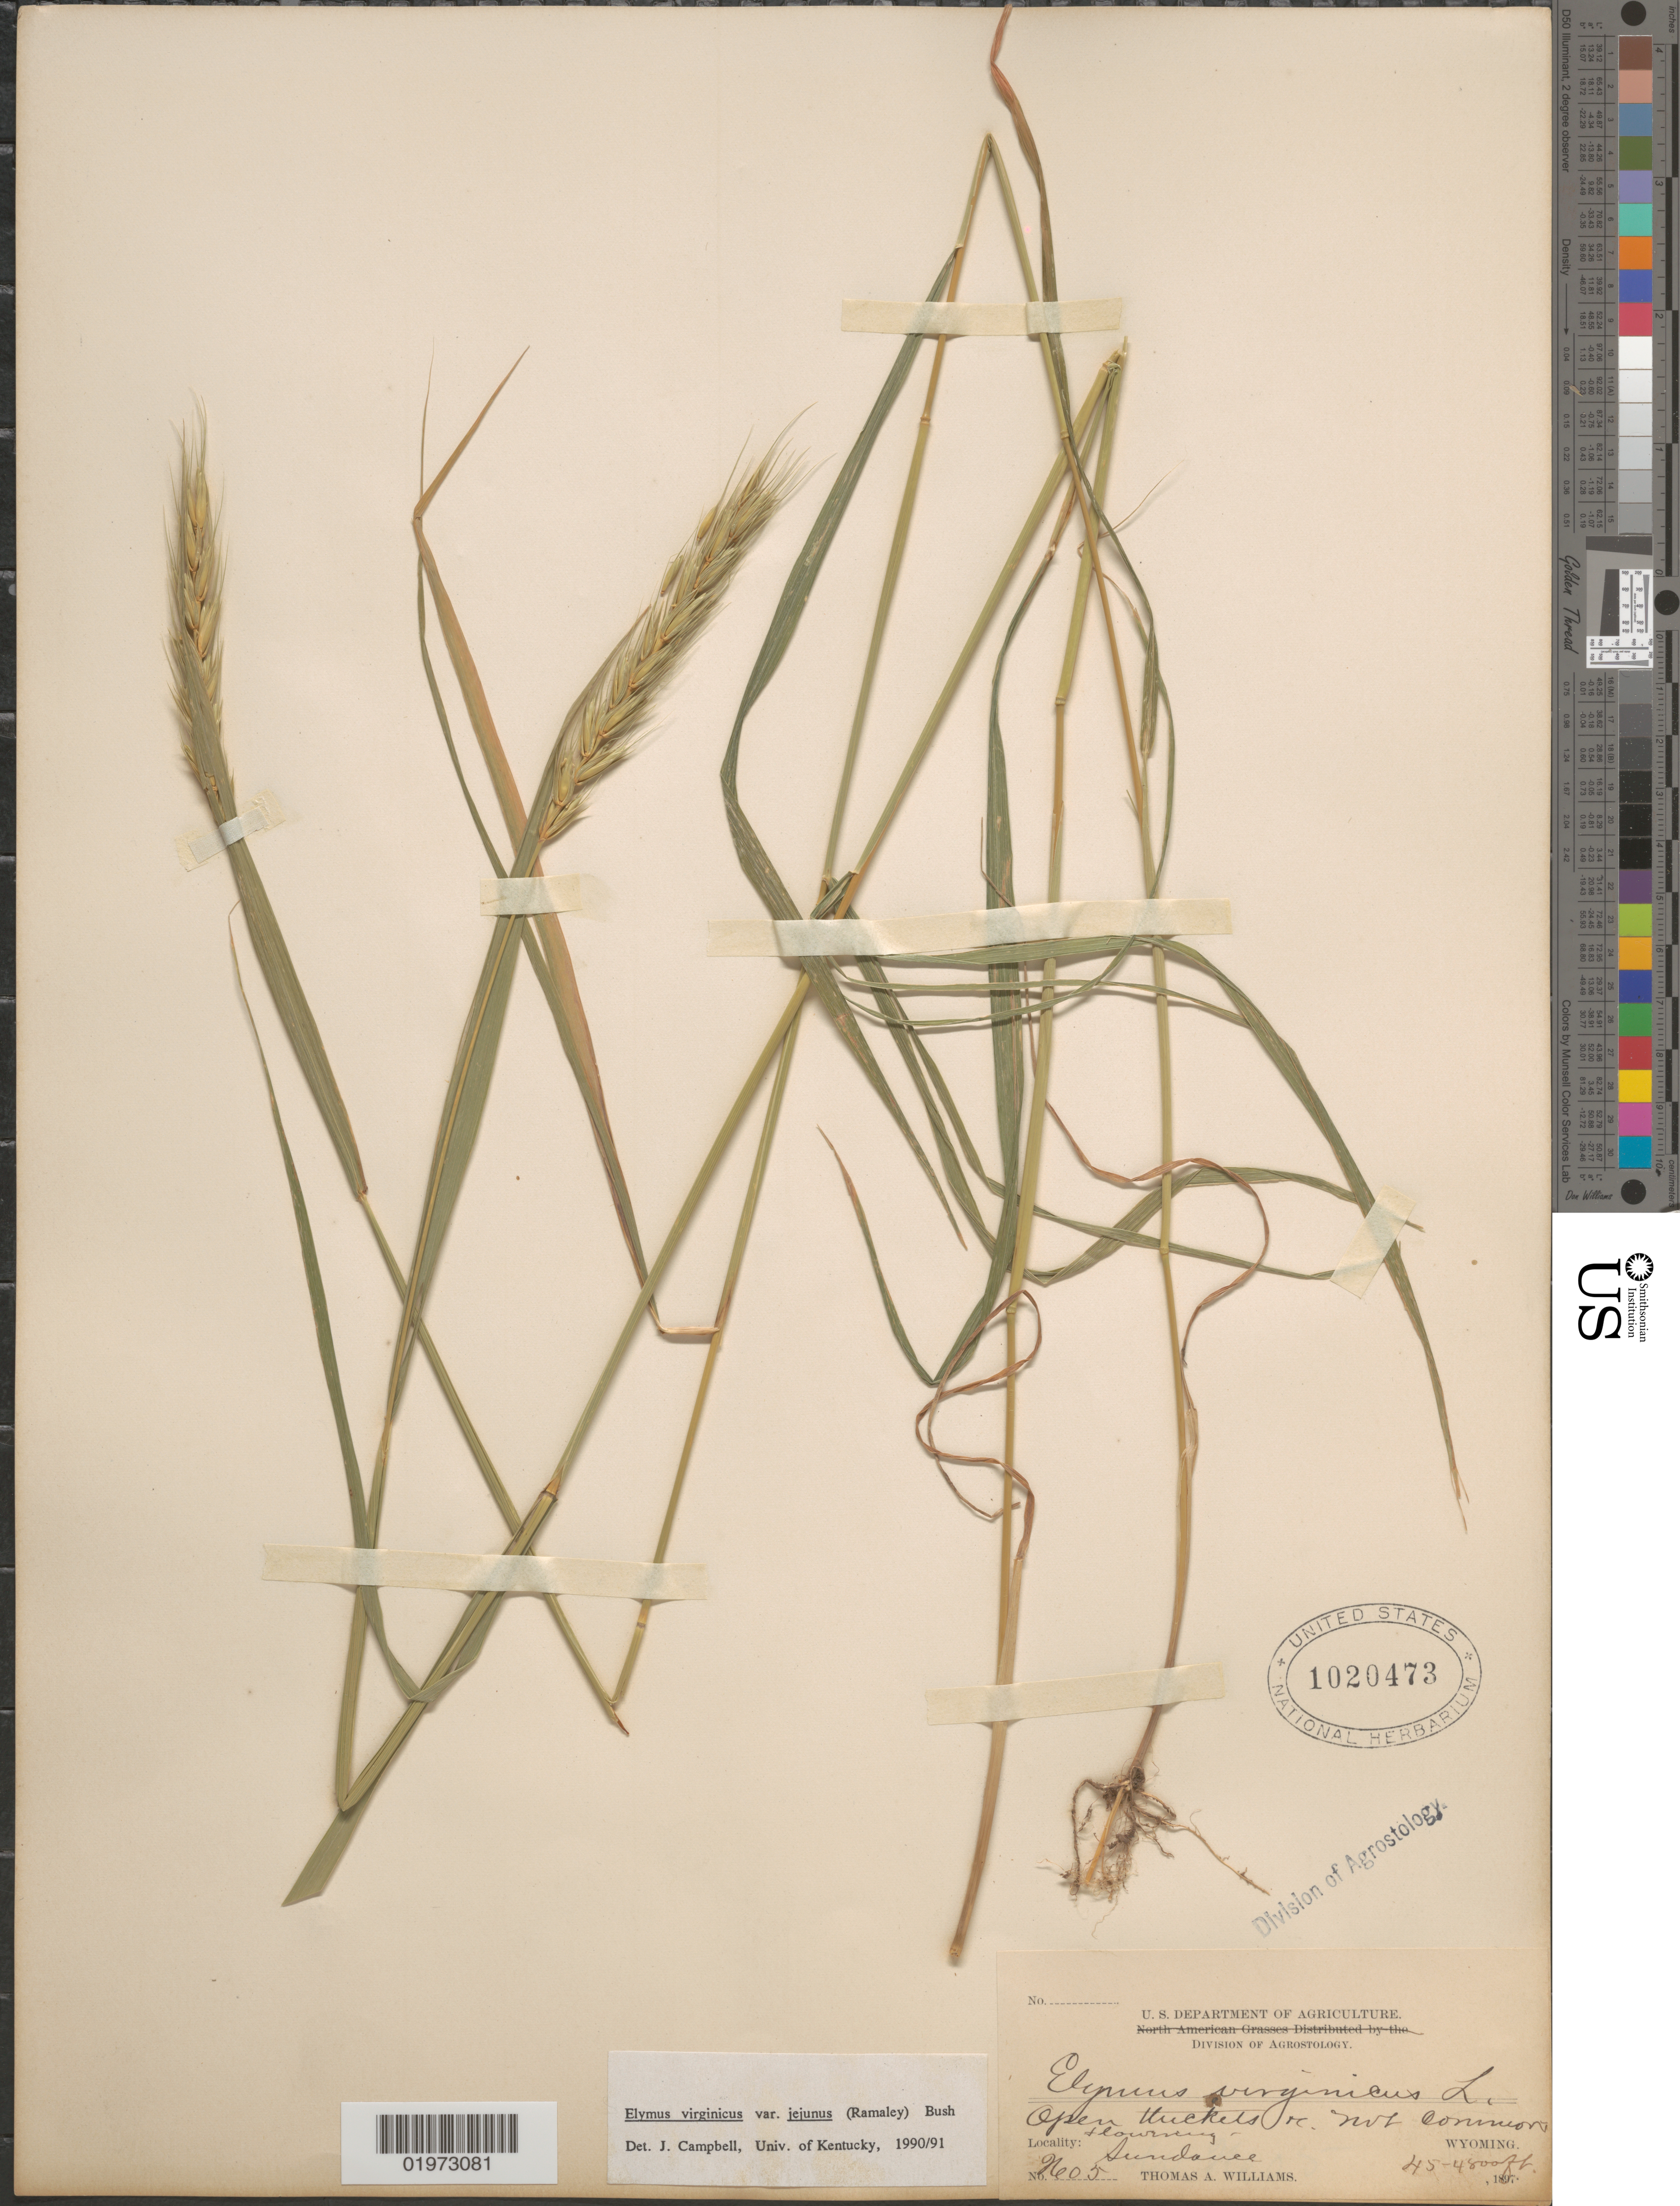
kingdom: Plantae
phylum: Tracheophyta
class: Liliopsida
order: Poales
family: Poaceae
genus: Elymus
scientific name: Elymus virginicus var. virginicus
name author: L.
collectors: T. A. Williams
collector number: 2605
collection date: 1897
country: United States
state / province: Wyoming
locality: Open thickets. Sundance.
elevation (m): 1372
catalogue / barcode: US 1020473